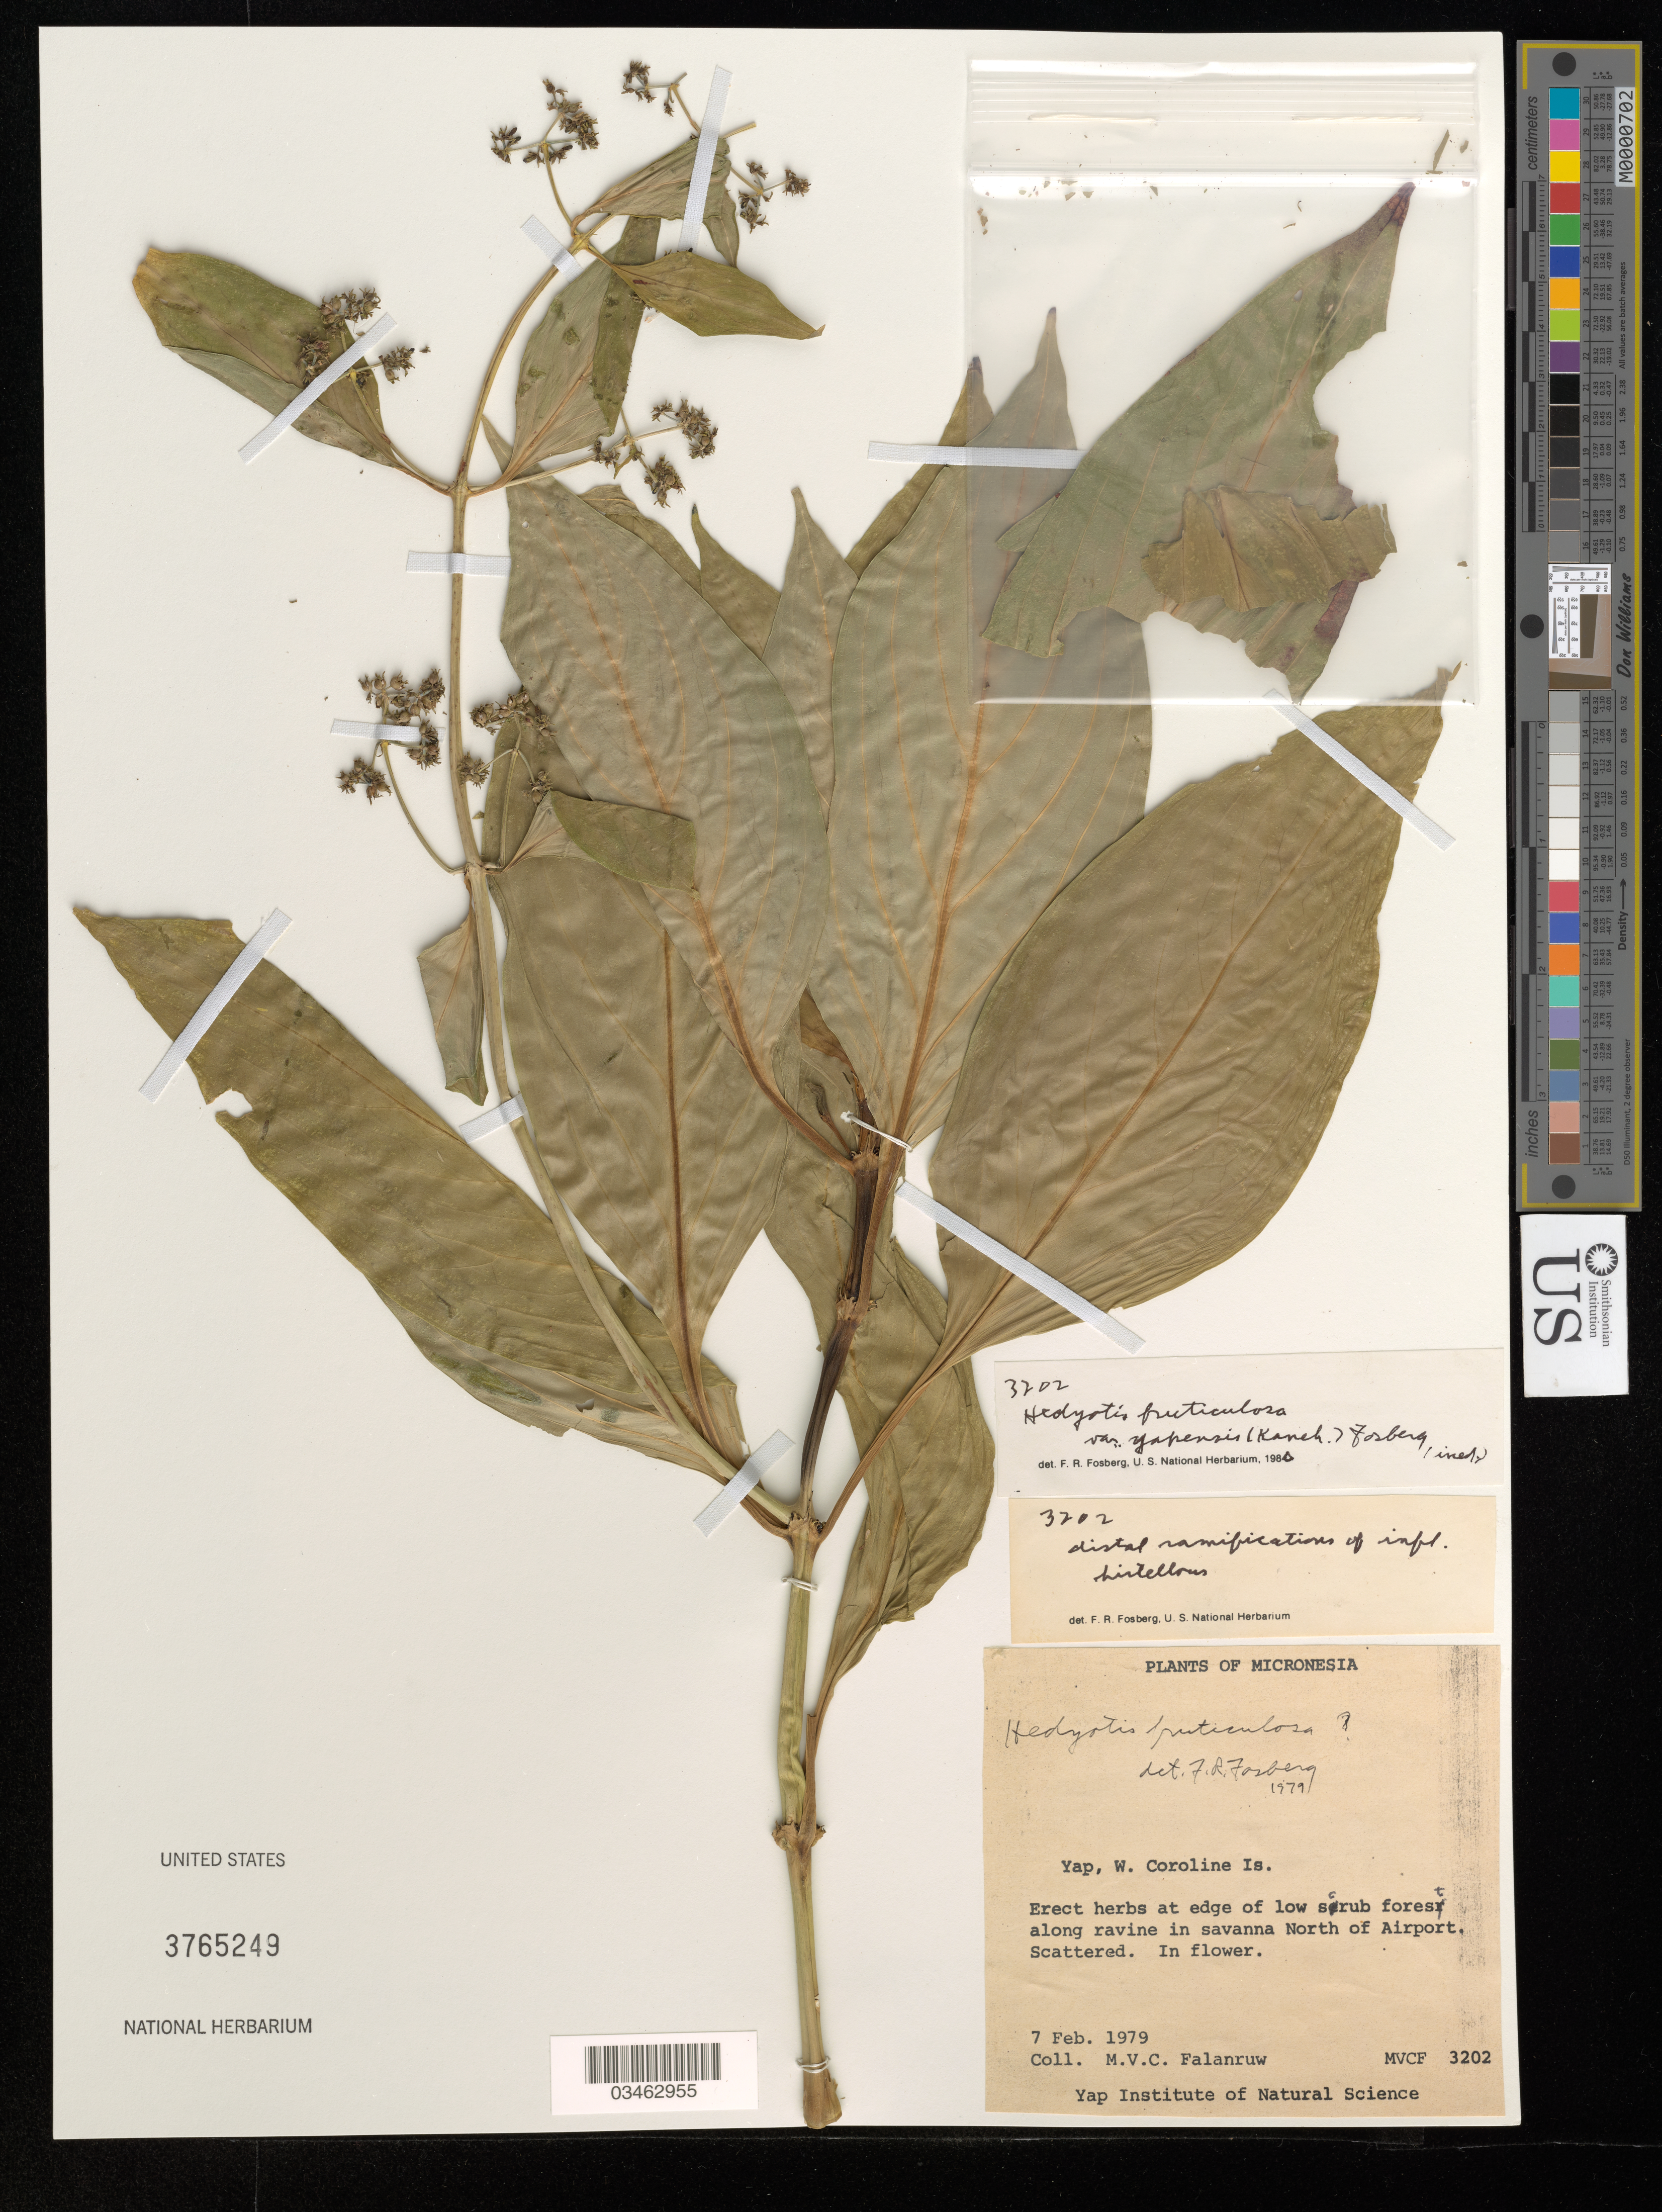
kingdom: Plantae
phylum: Tracheophyta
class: Magnoliopsida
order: Gentianales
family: Rubiaceae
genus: Hedyotis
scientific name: Hedyotis fruticulosa var. yapensis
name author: (Kaneh.) Fosberg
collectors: M. V. Falanruw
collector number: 3202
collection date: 1979-02-07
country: Micronesia, Federated States of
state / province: Yap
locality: Western Coroline Is. In savanna N. of airport.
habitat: At edge of low shrub forest along ravine in savanna North of Airport.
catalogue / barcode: US 3765249